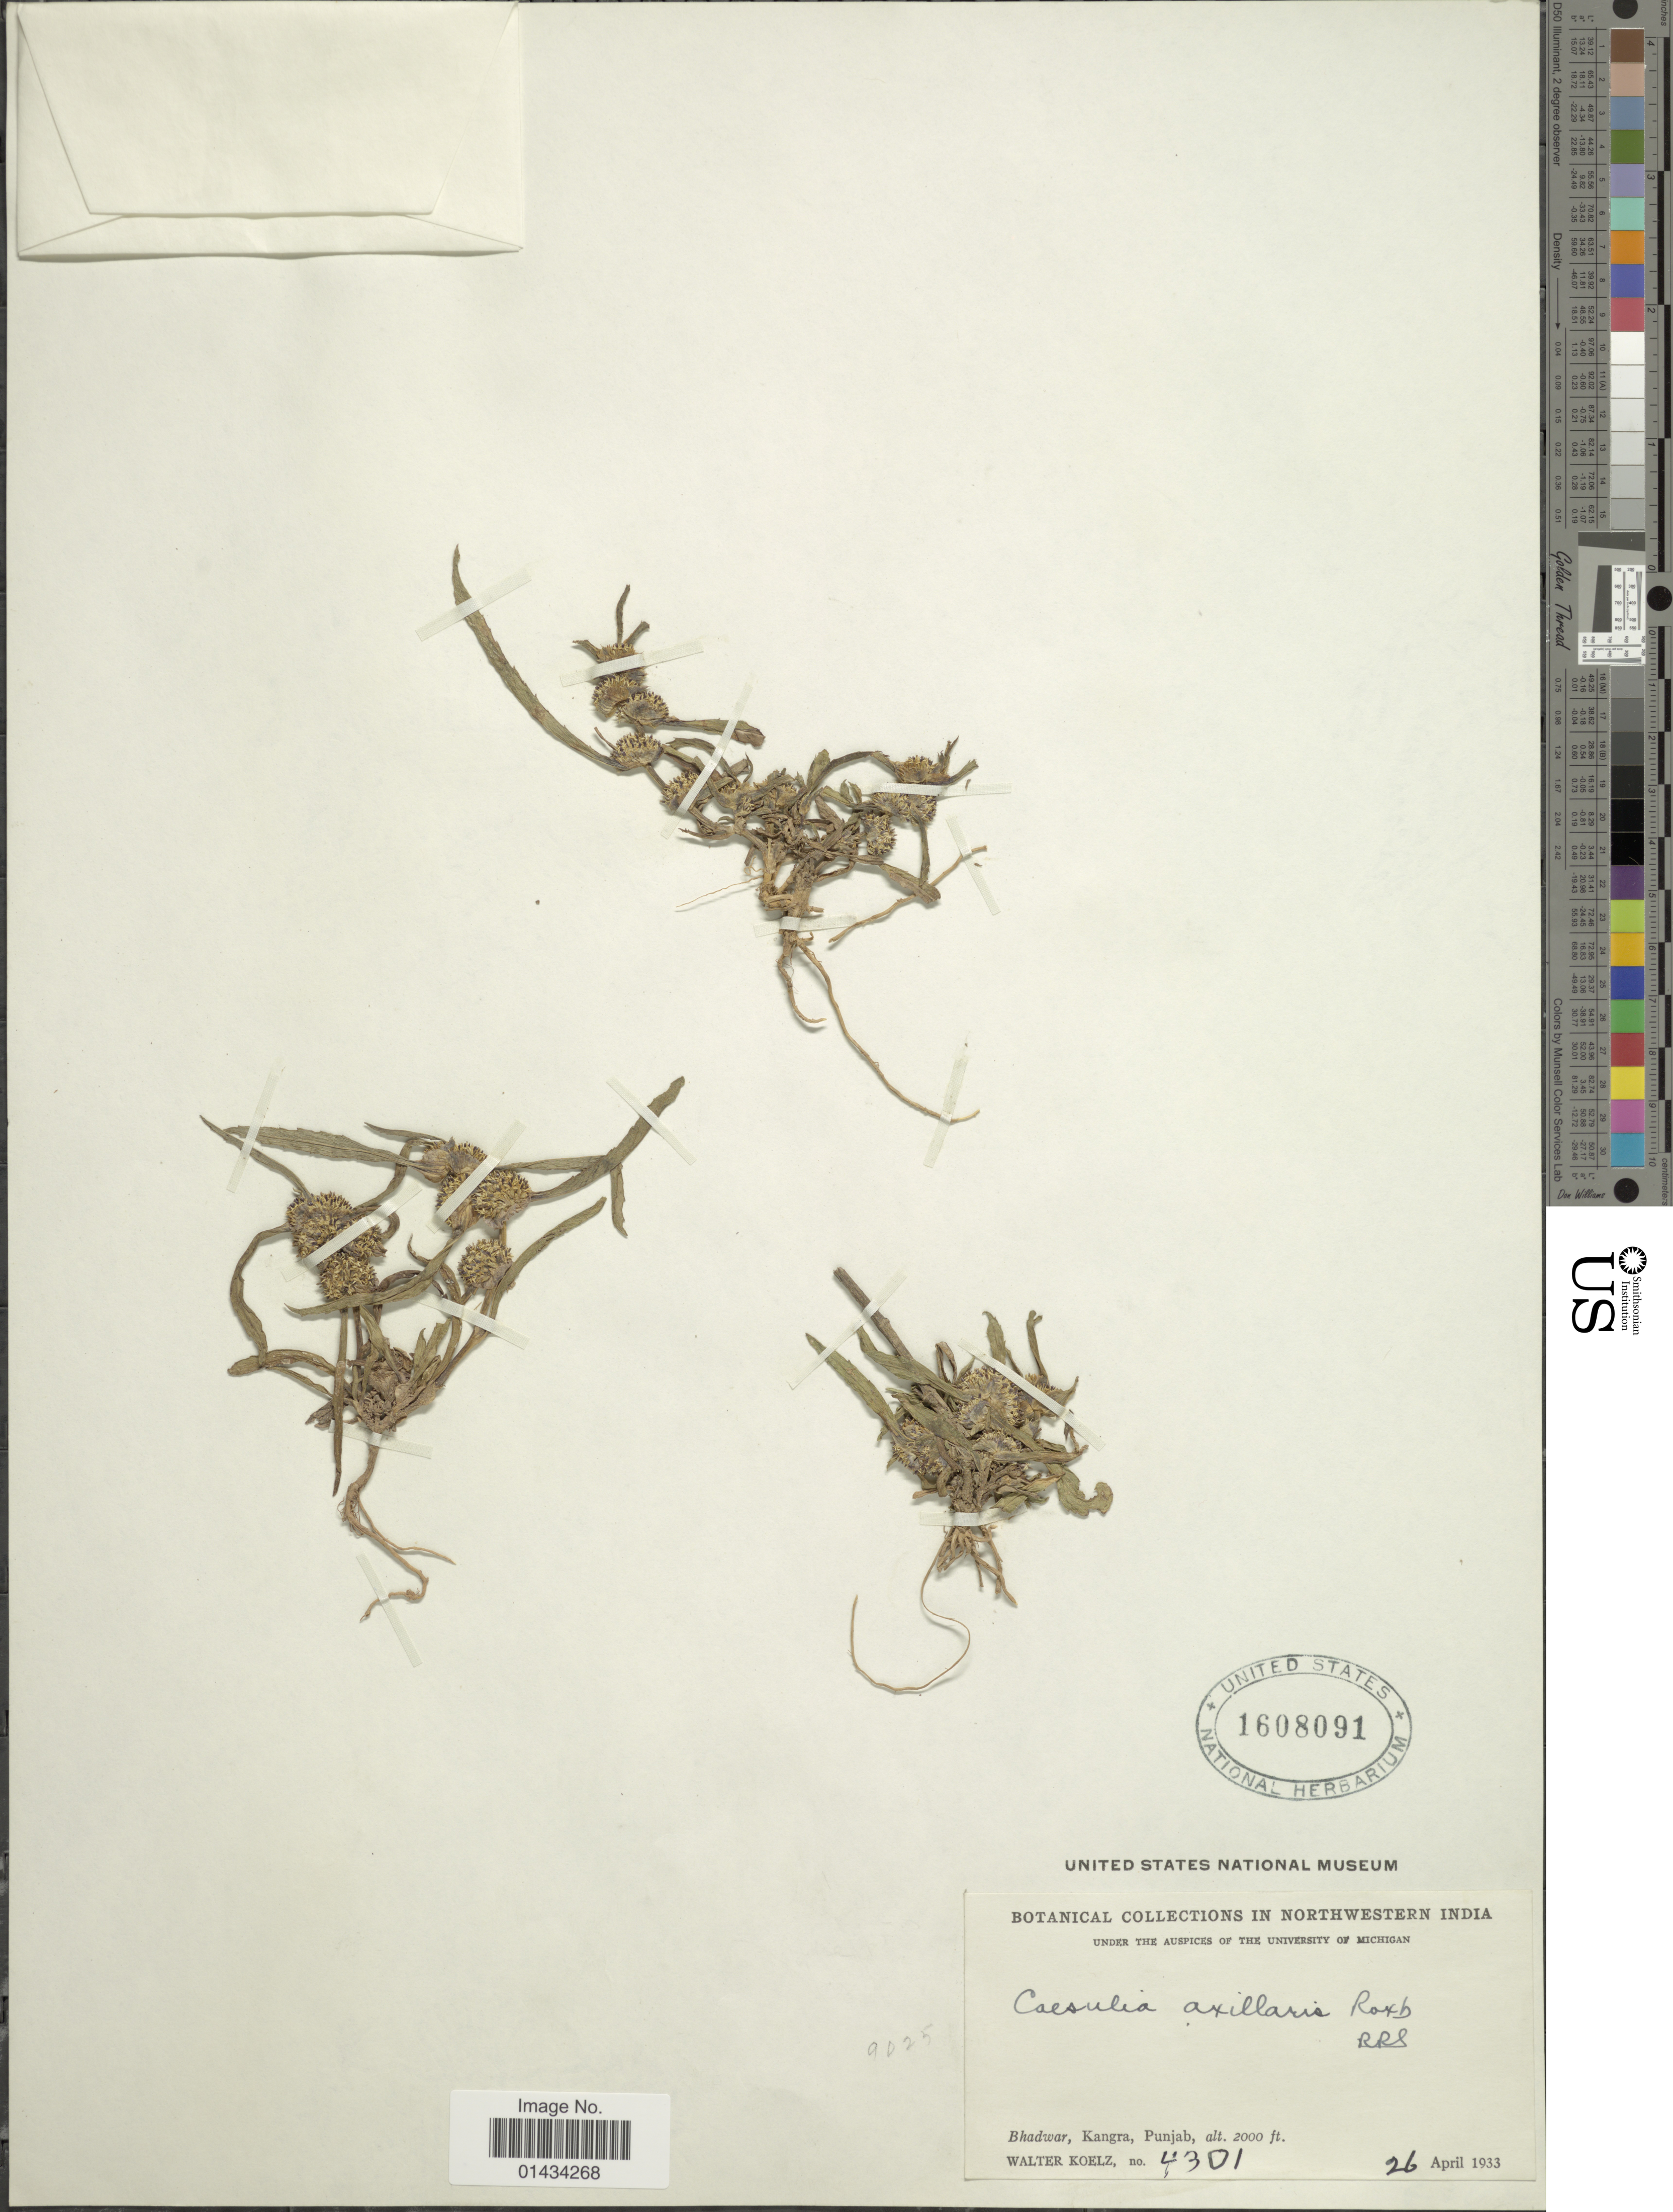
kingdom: Plantae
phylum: Tracheophyta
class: Magnoliopsida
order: Asterales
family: Asteraceae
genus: Caesulia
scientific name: Caesulia axillaris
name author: Roxb.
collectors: W. N. Koelz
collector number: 4301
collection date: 1933-04-26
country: India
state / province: Himachal Pradesh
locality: Northwestern India, Bhadwar, Kangra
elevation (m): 610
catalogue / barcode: US 1608091